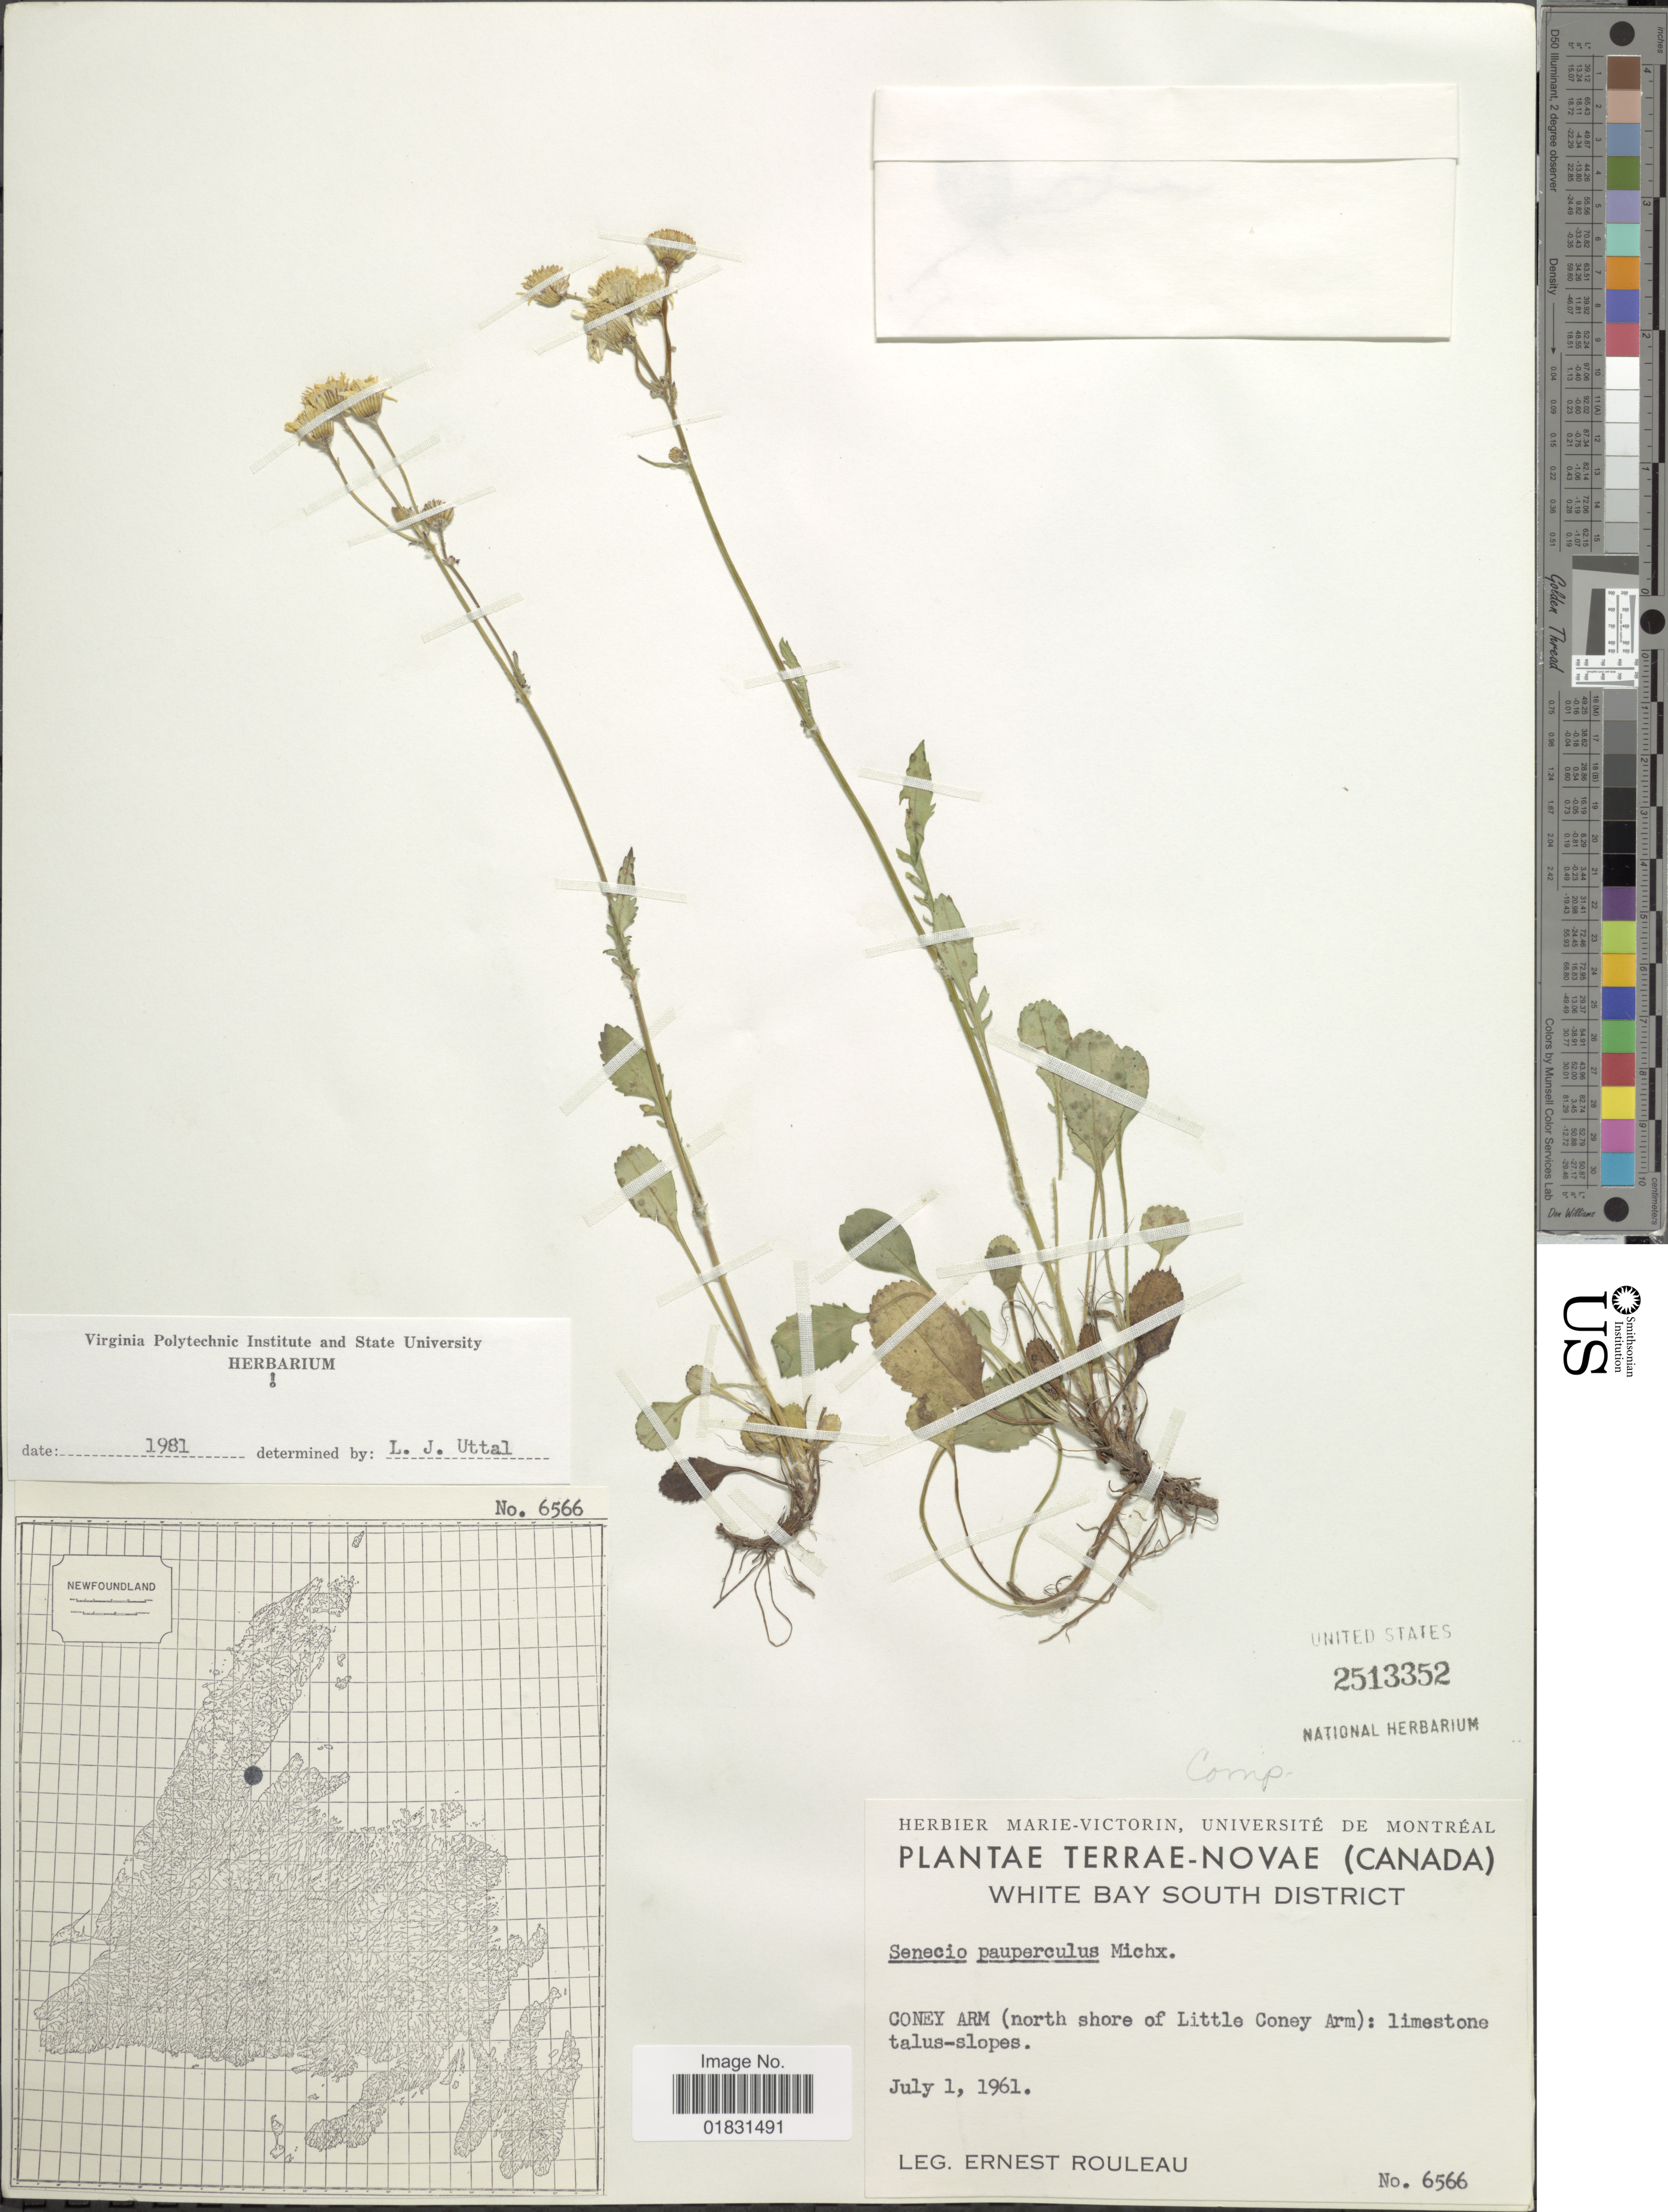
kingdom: Plantae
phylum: Tracheophyta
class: Magnoliopsida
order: Asterales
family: Asteraceae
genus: Packera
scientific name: Packera paupercula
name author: (Michx.) Á. Löve & D. Löve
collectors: J. Rouleau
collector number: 6566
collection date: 1961-07-01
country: Canada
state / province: Newfoundland and Labrador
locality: Terrae-Novae, White Bay South District, Coney Arm (north shore of Little Coney Arm): limestone talus-slopes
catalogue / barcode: US 2513352